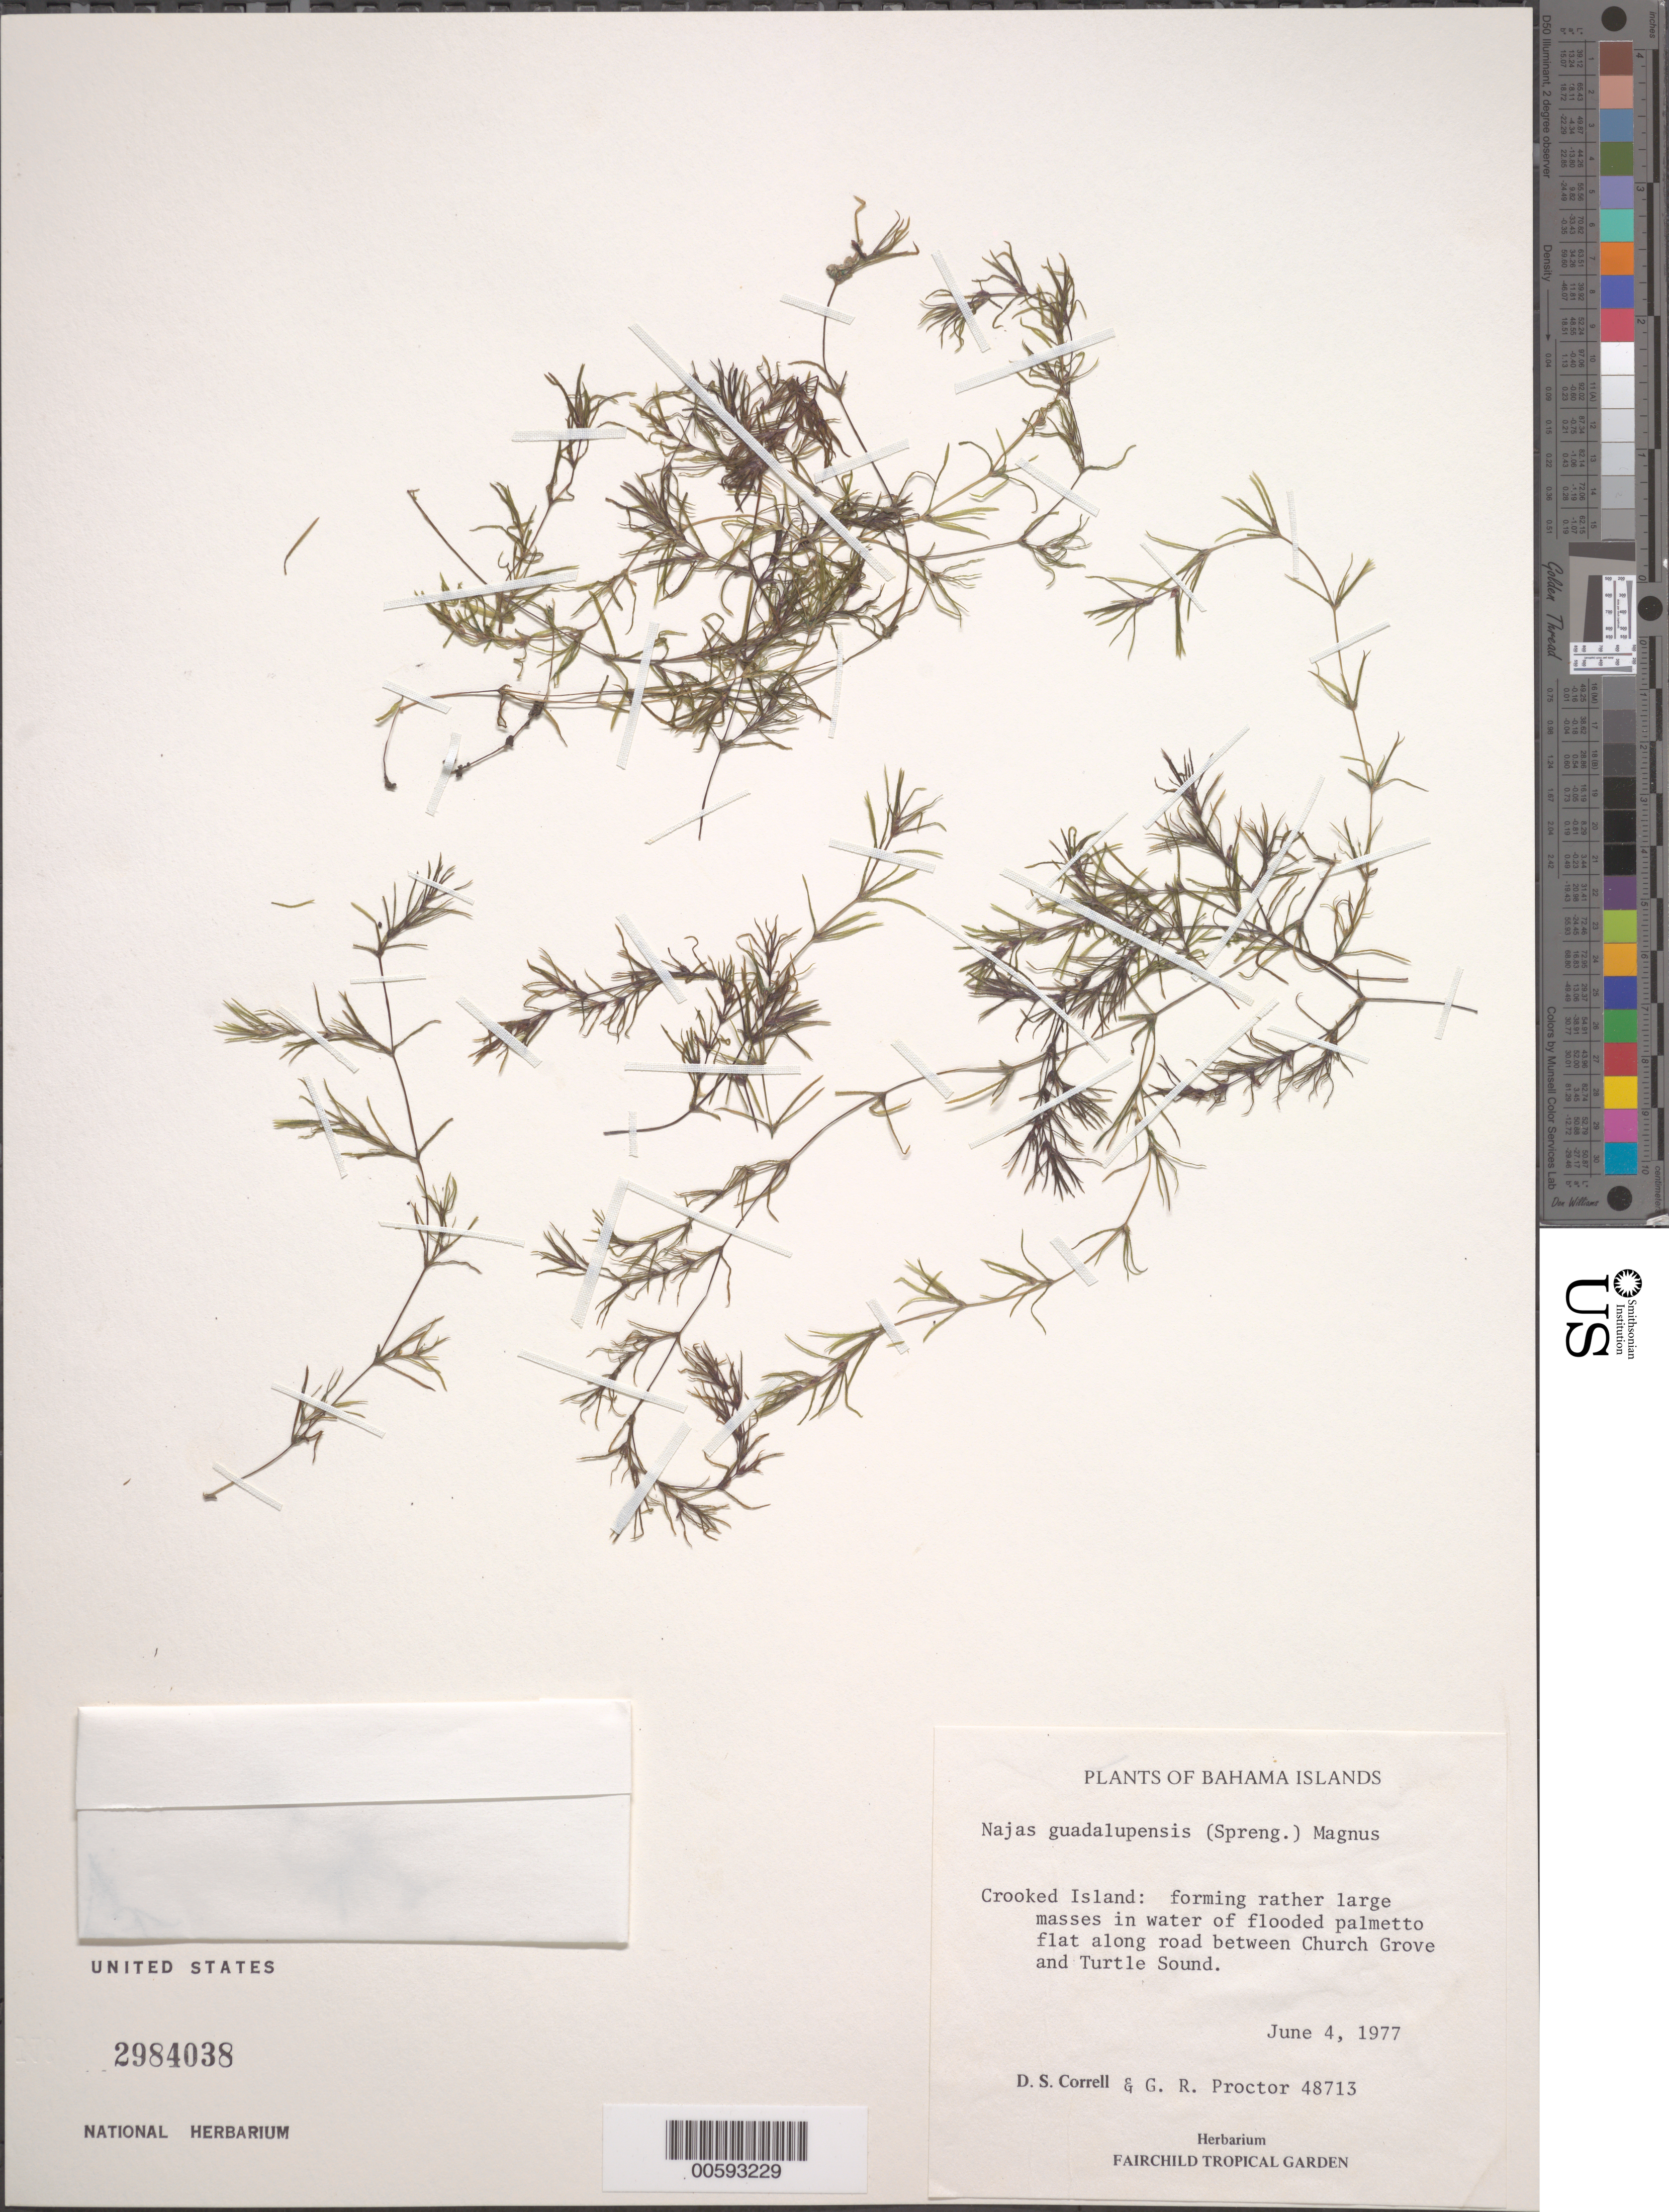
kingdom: Plantae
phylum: Tracheophyta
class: Liliopsida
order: Alismatales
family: Hydrocharitaceae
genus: Najas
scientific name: Najas guadalupensis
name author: (Spreng.) Magnus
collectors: D. S. Correll & G. R. Proctor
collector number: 48713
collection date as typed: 04 Jun 1977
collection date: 1977-06-04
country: Bahamas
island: Crooked Island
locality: Between Church Grove and Turtle Sound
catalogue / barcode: US 2984038